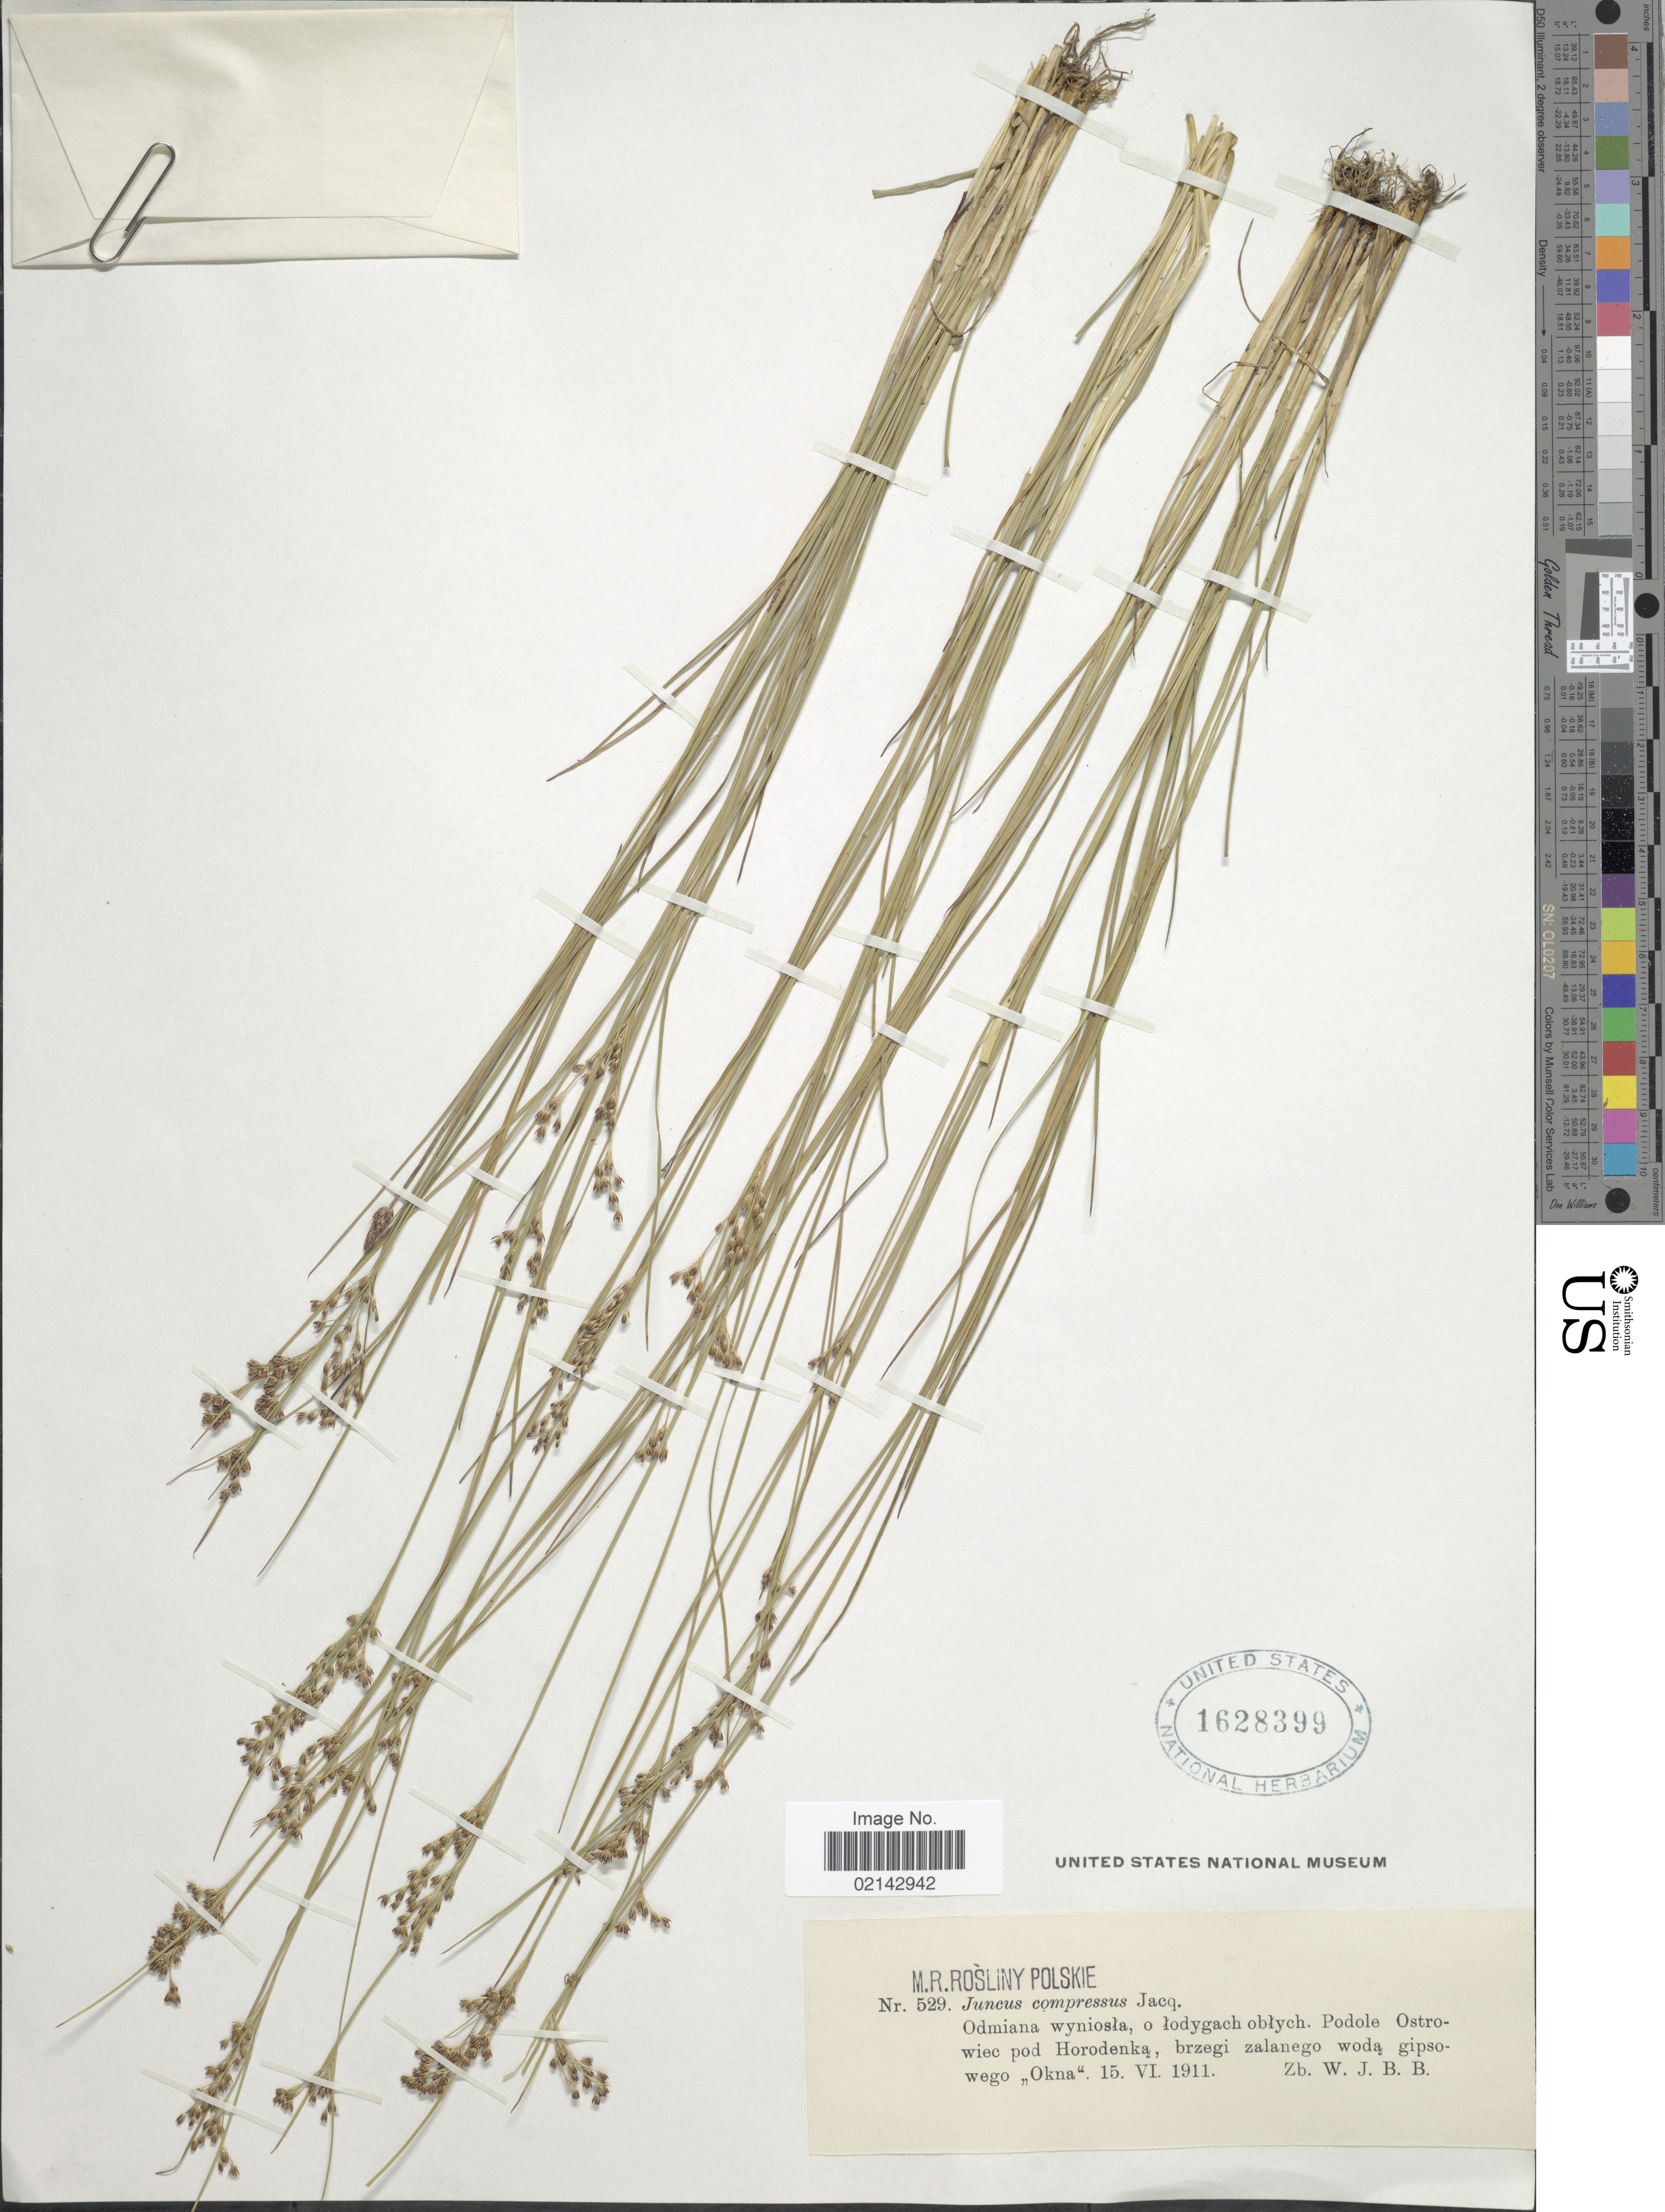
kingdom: Plantae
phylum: Tracheophyta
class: Liliopsida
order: Poales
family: Juncaceae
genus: Juncus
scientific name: Juncus compressus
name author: Jacq.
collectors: W. J. B. B.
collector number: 529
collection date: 1911-06-15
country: Ukraine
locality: Odmiana wyniosla, o lodygach oblych, Podole Ostrowiec pod Horodenka, brzegi zalanego woda gipsowego "Okna".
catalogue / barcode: US 1628399